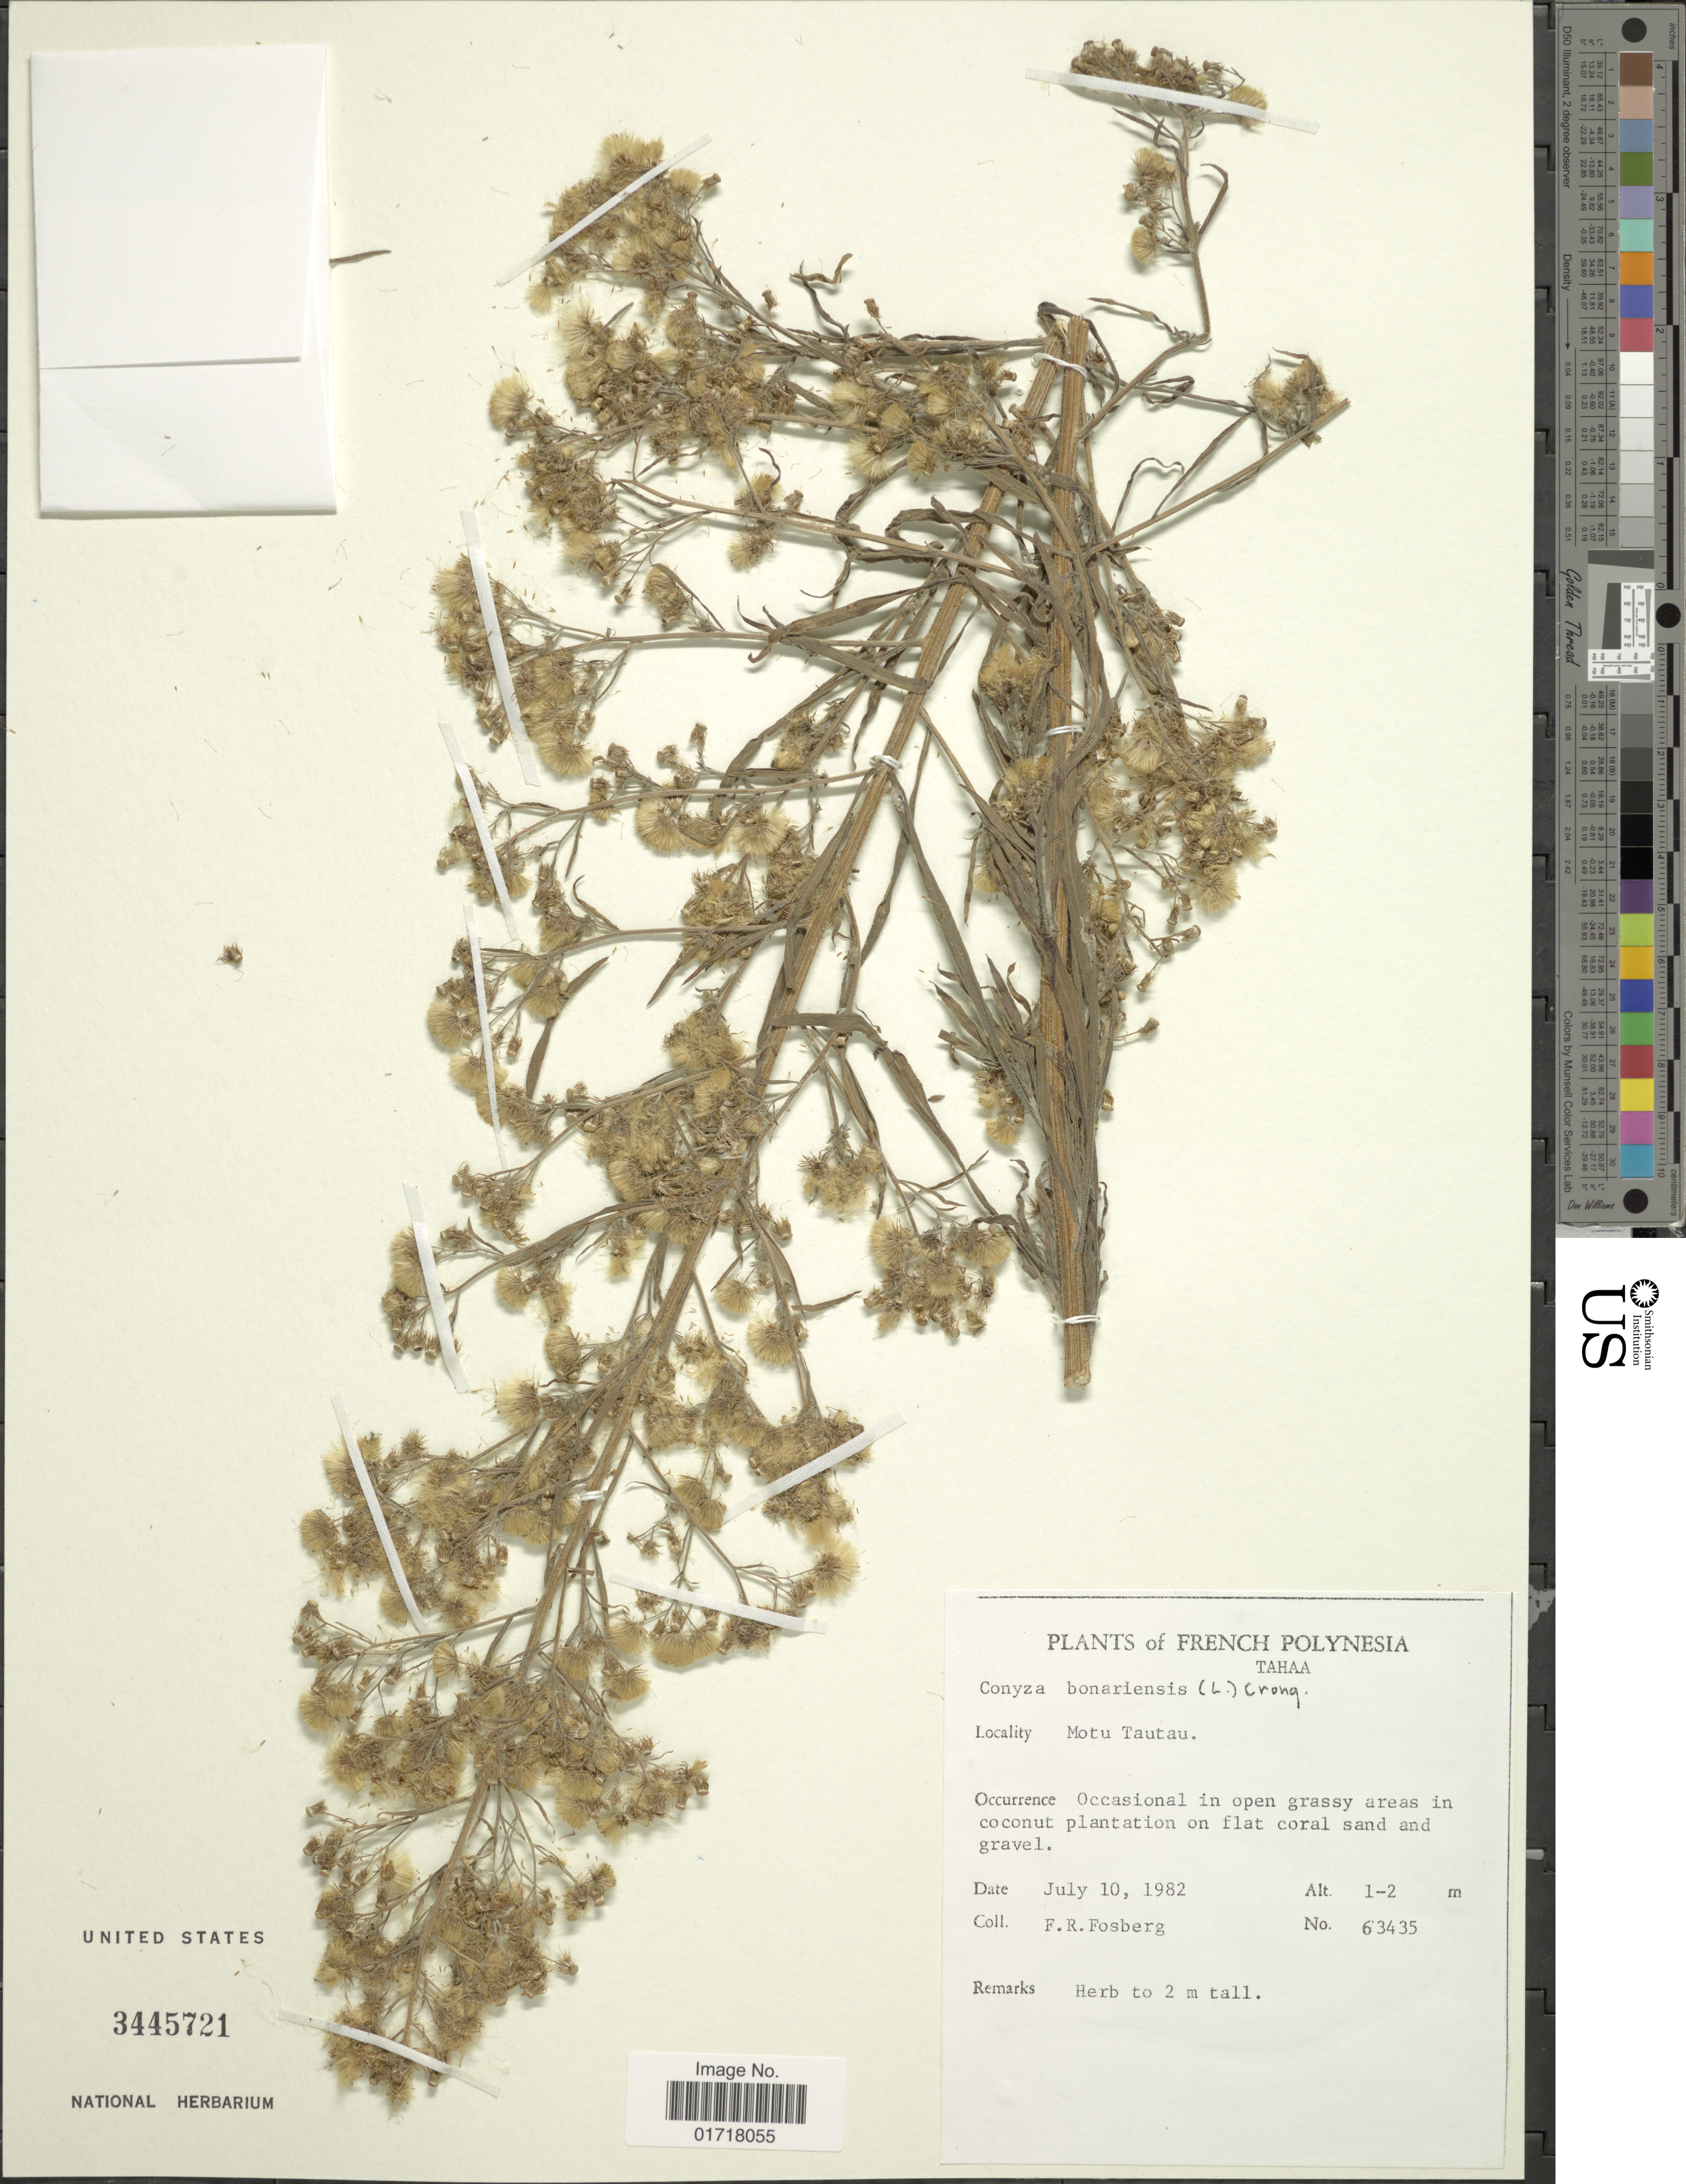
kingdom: Plantae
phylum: Tracheophyta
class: Magnoliopsida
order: Asterales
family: Asteraceae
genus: Erigeron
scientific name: Erigeron bonariensis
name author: L.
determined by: Wagner, W. L., (BOT), Smithsonian Institution - National Museum of Natural History (UNITED STATES)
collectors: F. R. Fosberg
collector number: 63435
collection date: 1982-07-10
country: French Polynesia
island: Tahaa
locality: Tahaa, Motu Tautau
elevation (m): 1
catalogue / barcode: US 3445721